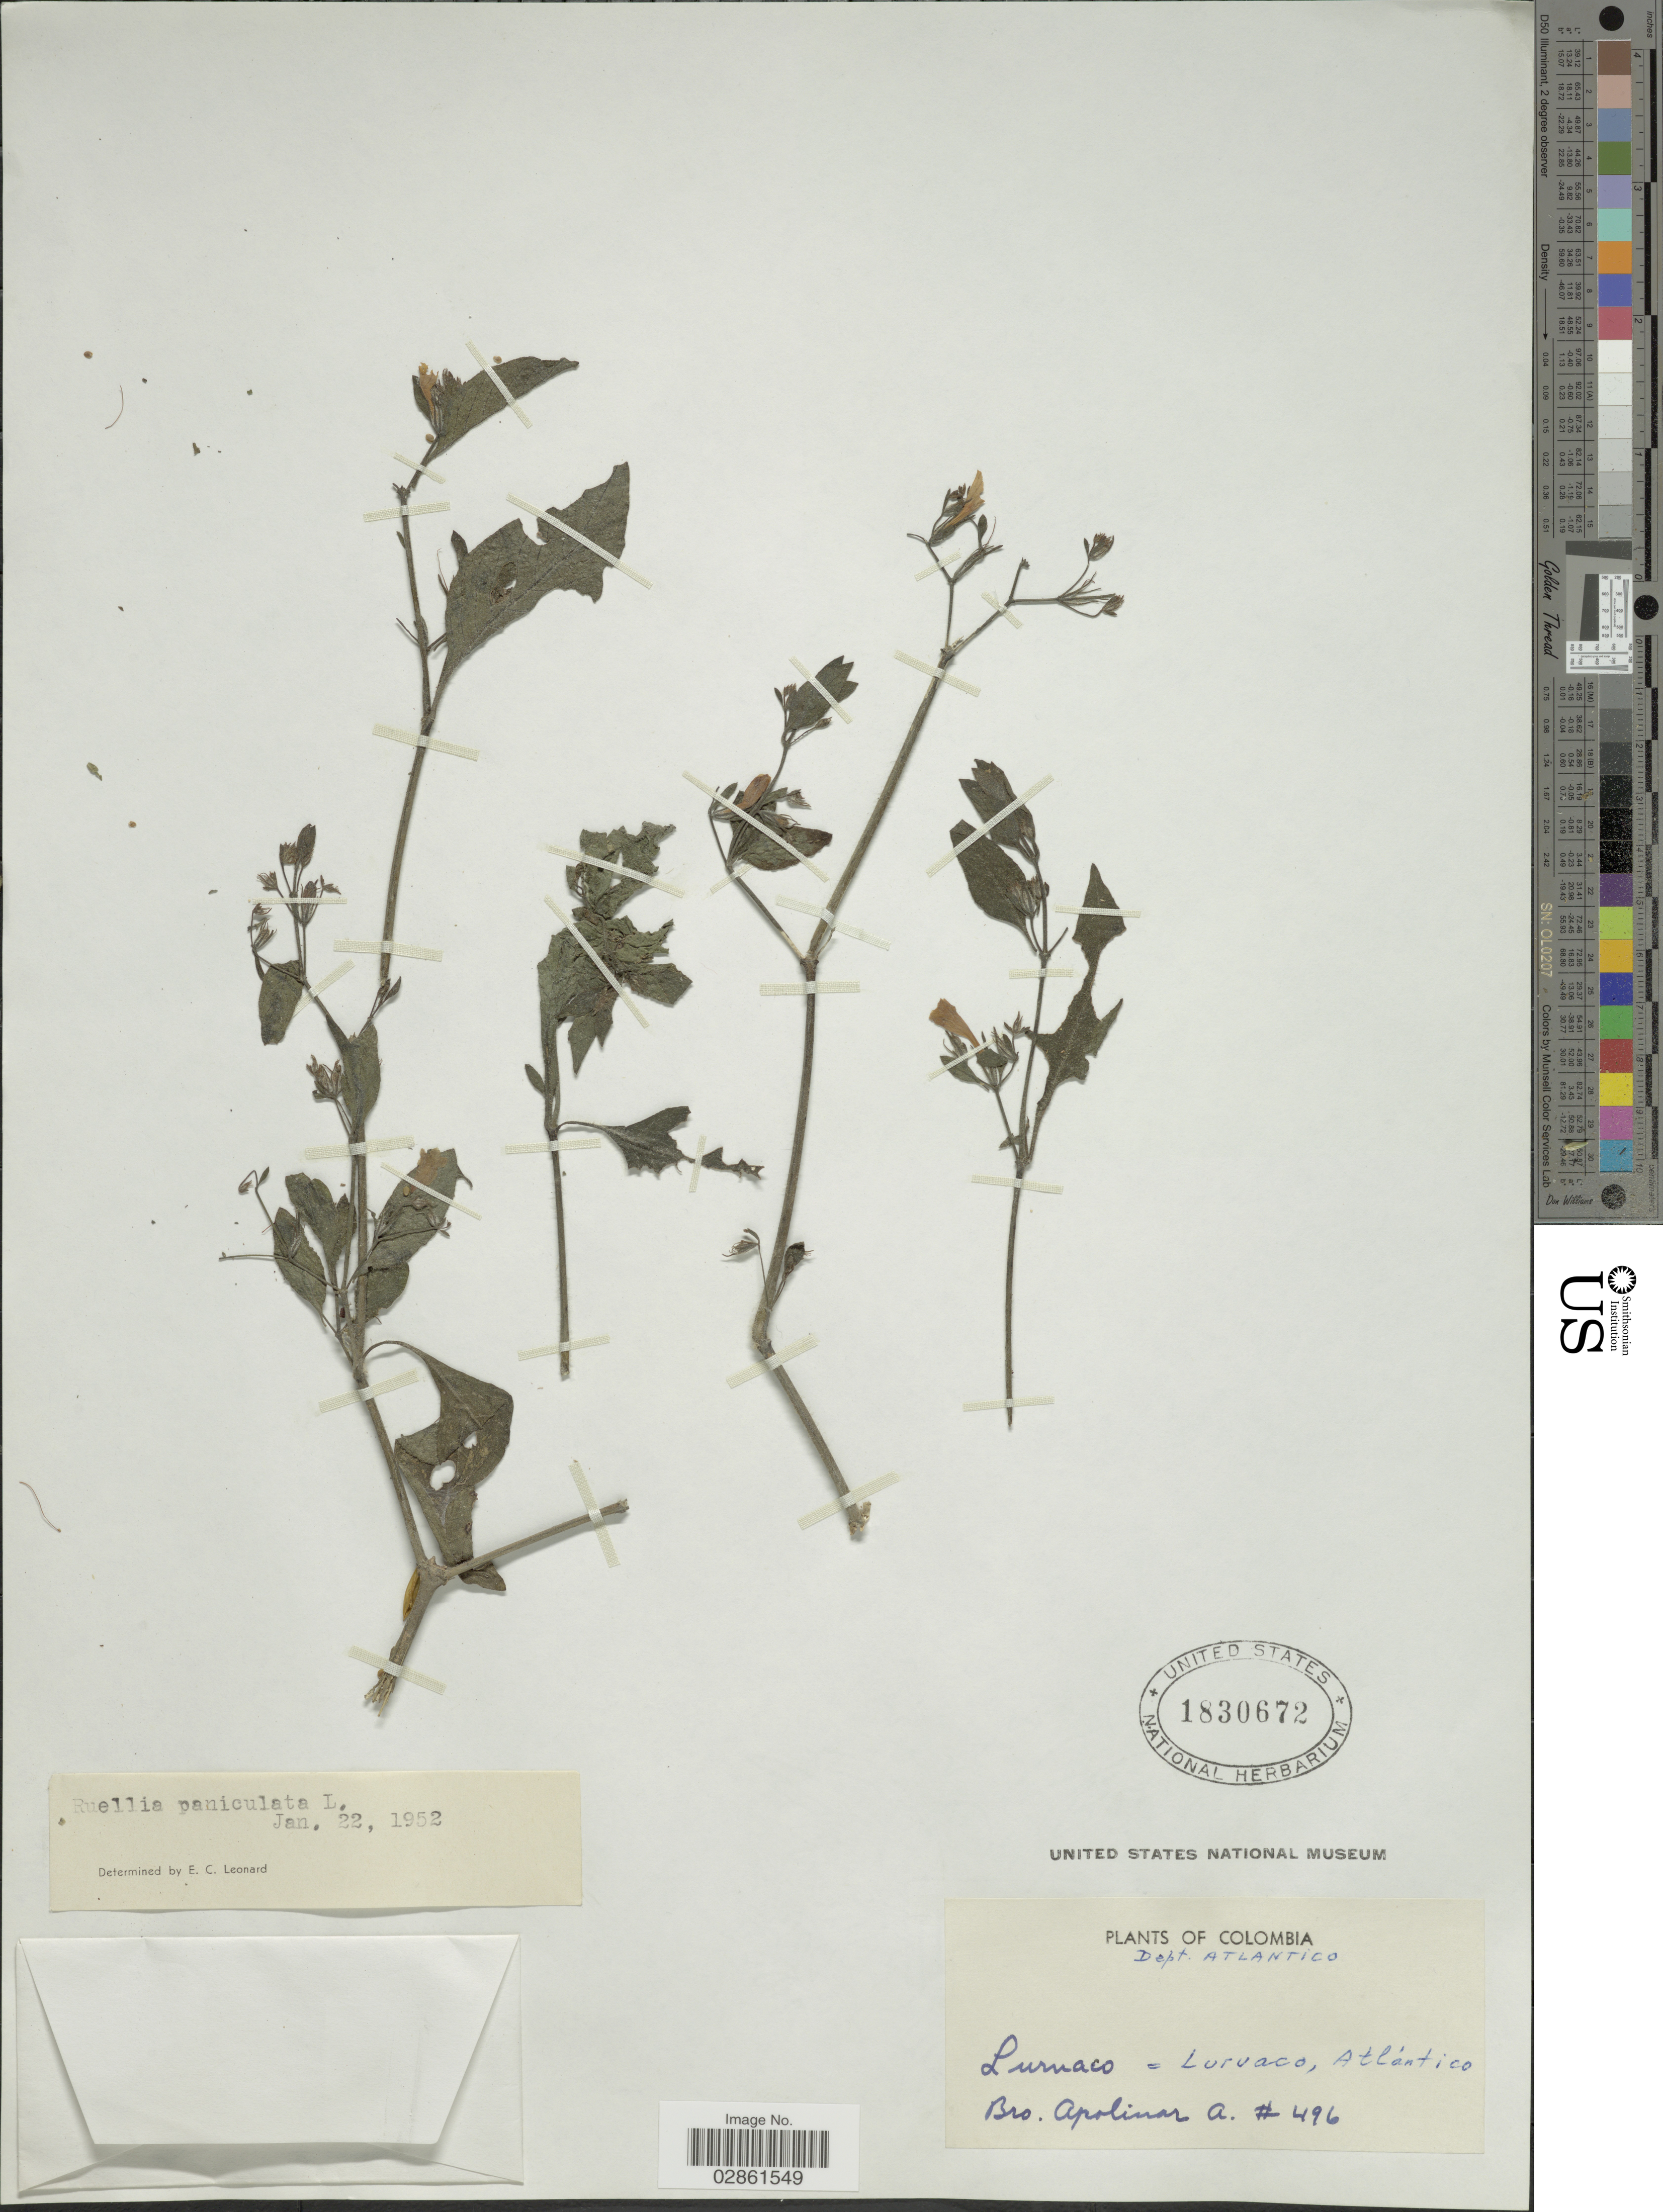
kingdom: Plantae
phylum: Tracheophyta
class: Magnoliopsida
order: Lamiales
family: Acanthaceae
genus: Ruellia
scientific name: Ruellia paniculata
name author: L.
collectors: Bro. Apolinar A.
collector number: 496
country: Colombia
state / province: Atlántico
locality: Dept. Atlantico. Luruaco, Atlántico.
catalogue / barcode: US 1830672